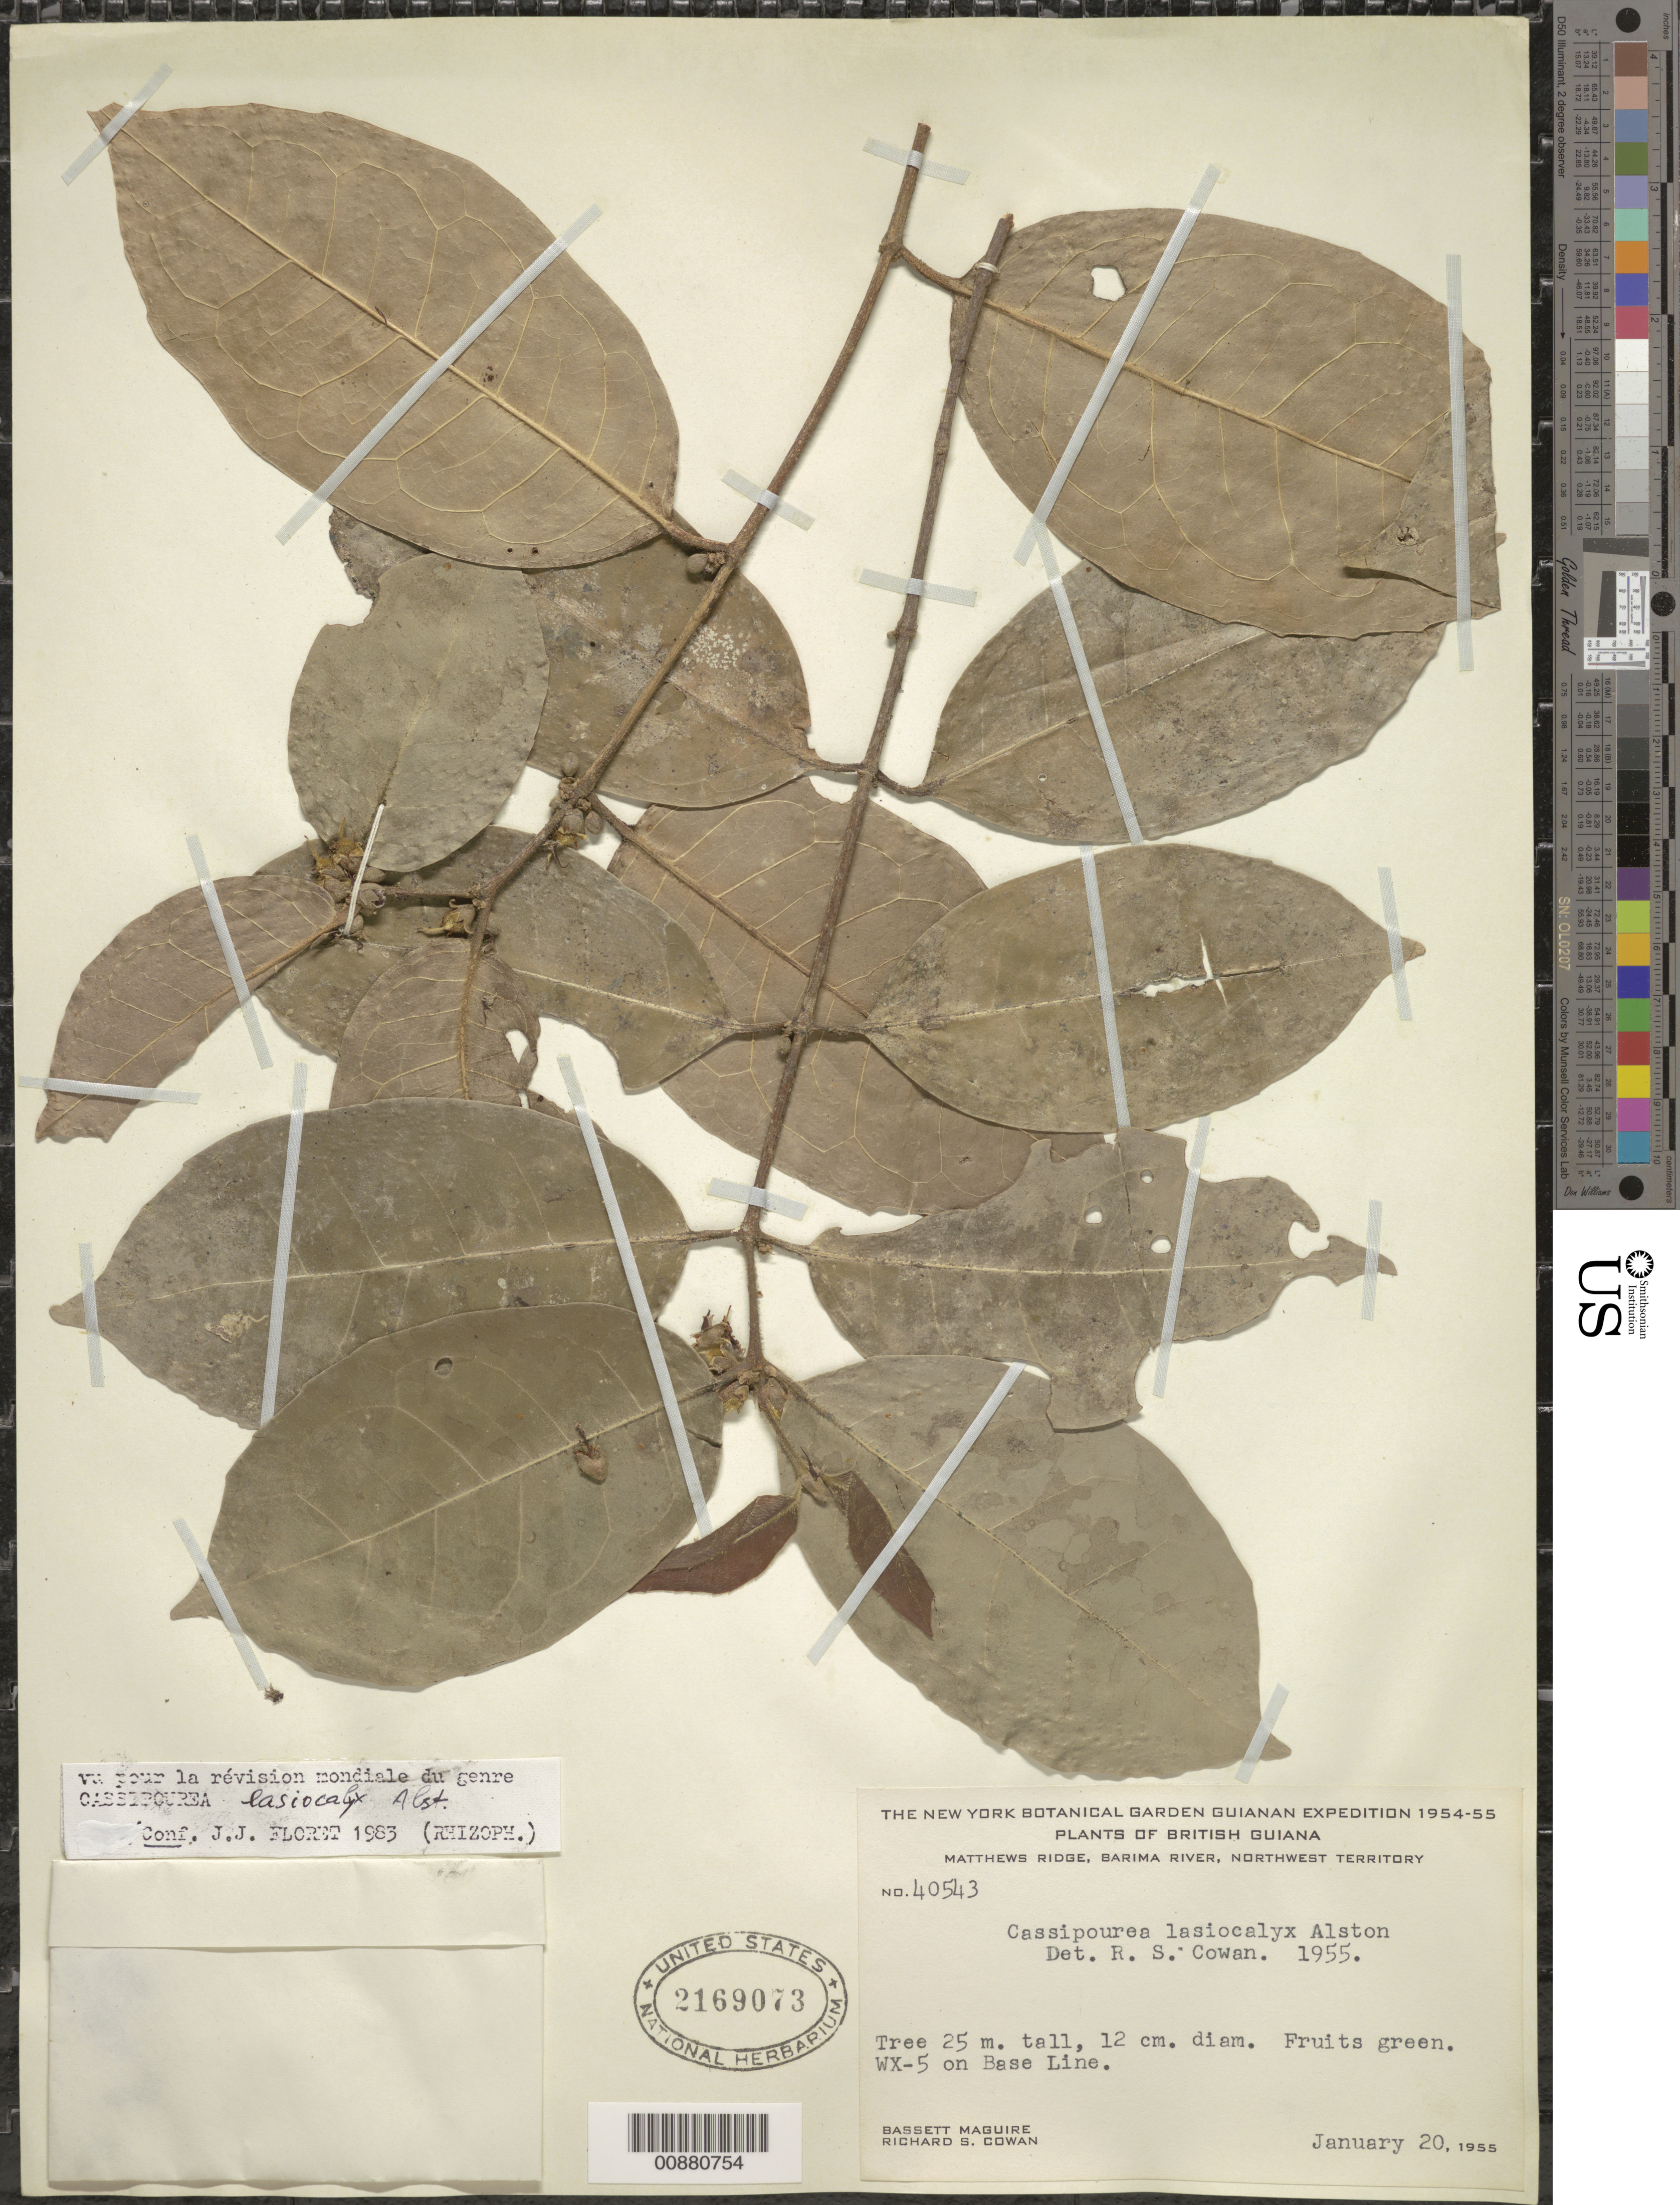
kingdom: Plantae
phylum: Tracheophyta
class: Magnoliopsida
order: Malpighiales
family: Rhizophoraceae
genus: Cassipourea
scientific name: Cassipourea lasiocalyx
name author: Alston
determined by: Floret, J. J.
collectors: B. Maguire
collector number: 40543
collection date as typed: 20-Jan-55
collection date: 1955-01-20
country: Guyana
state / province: Barima-Waini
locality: Barima R., Matthews Ridge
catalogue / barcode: US 2169073